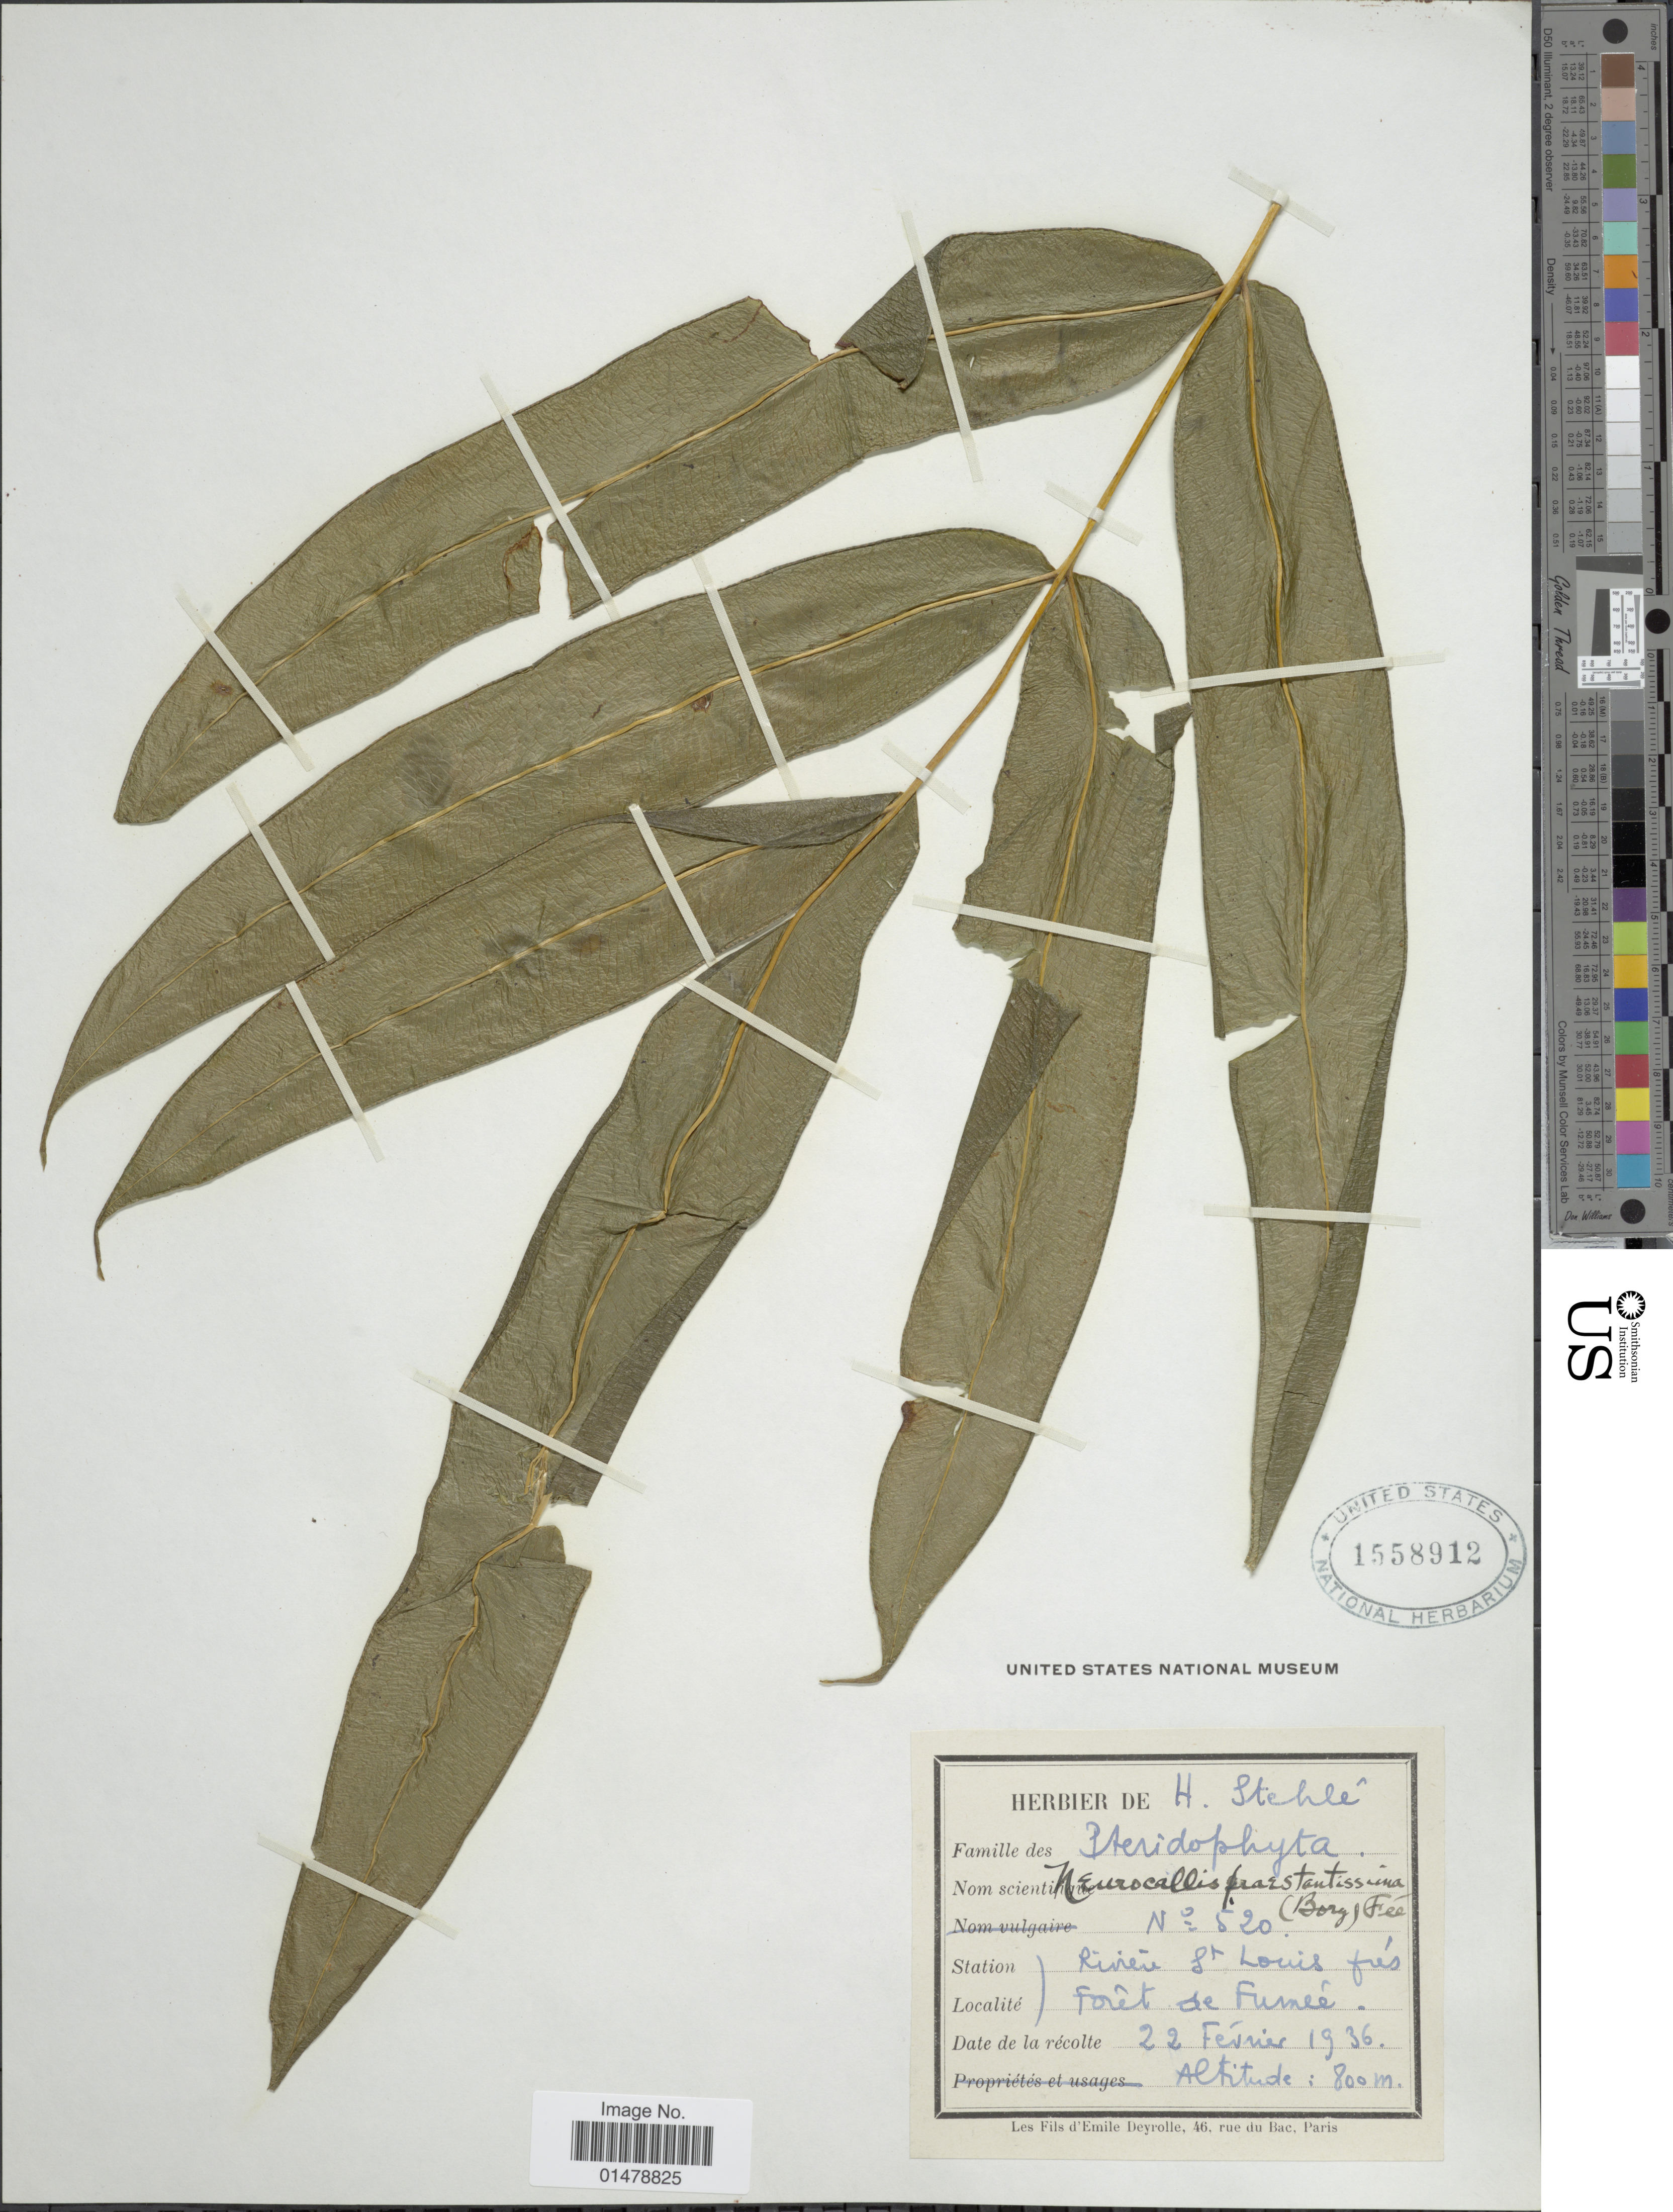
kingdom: Plantae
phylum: Tracheophyta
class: Polypodiopsida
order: Polypodiales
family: Pteridaceae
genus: Pteris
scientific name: Pteris praestantissima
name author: (Bory ex Fée) Christenh.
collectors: ex herb. H. Stehlé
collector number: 520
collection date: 1936-02-22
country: Guadeloupe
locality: Riviere St Louis près Forêt de Fumée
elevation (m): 800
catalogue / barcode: US 1558912